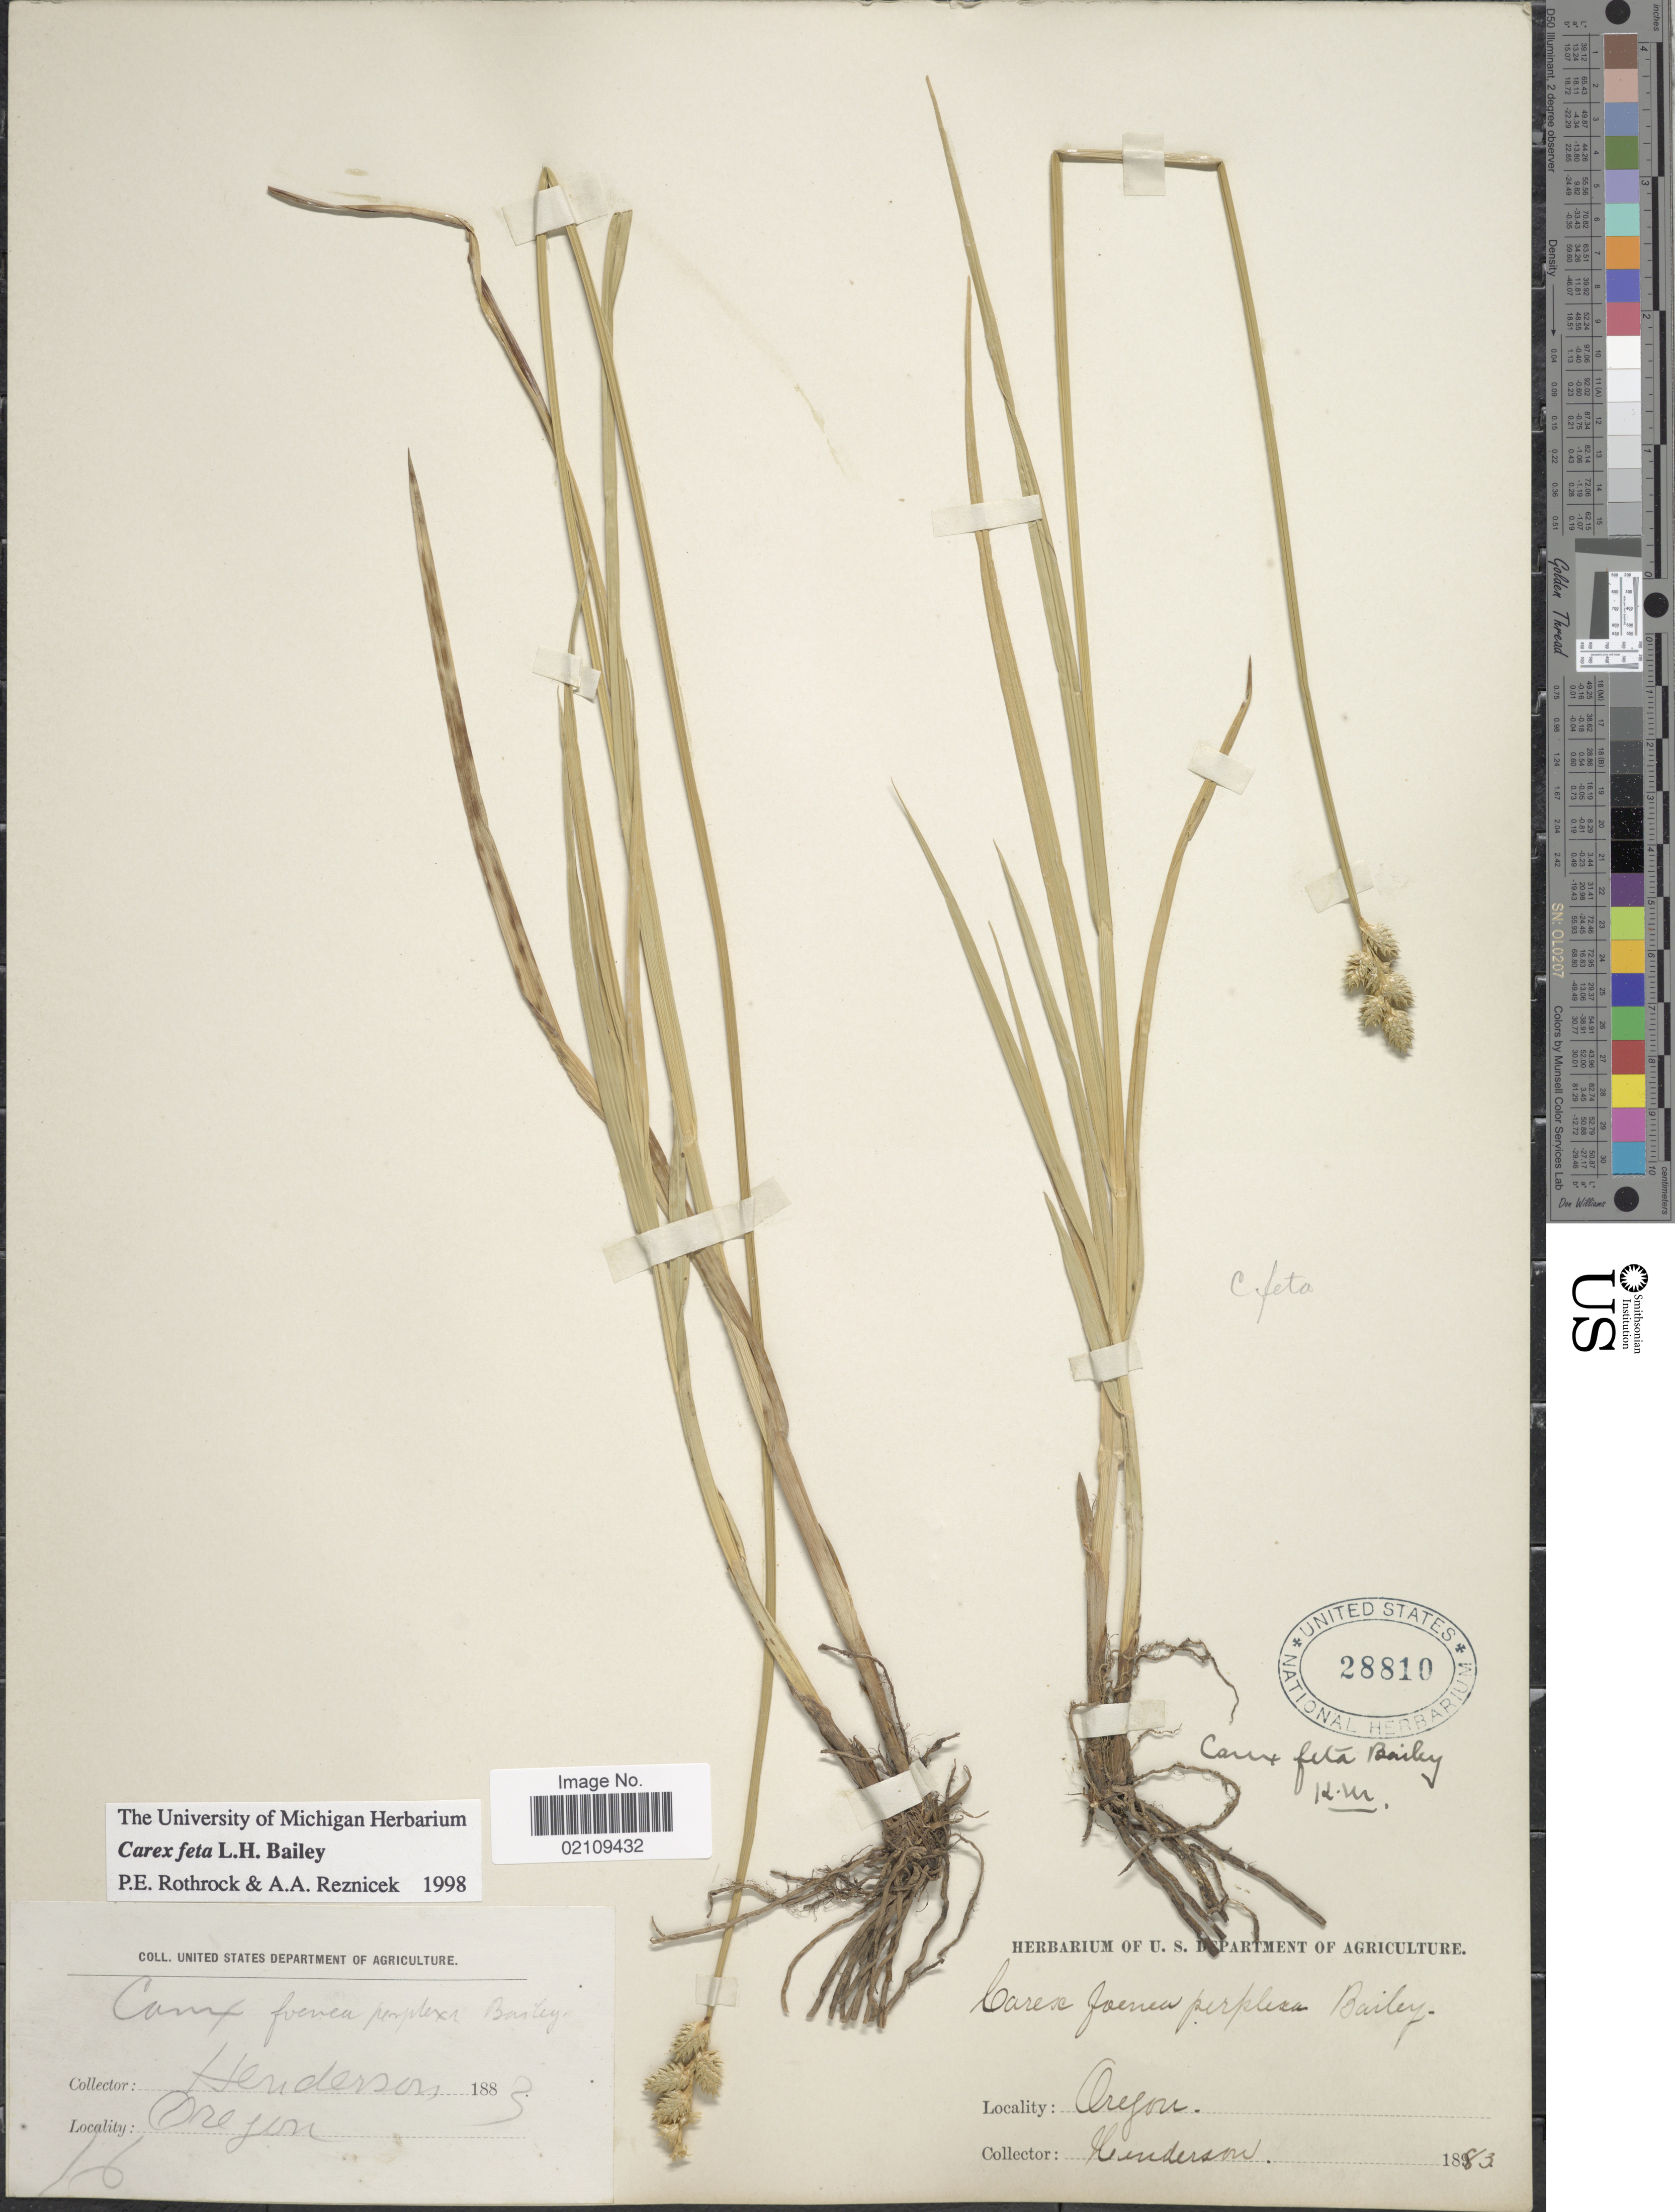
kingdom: Plantae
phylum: Tracheophyta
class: Liliopsida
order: Poales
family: Cyperaceae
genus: Carex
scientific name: Carex feta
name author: L.H. Bailey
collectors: -. Henderson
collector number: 16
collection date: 1883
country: United States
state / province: Oregon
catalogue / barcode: US 28810